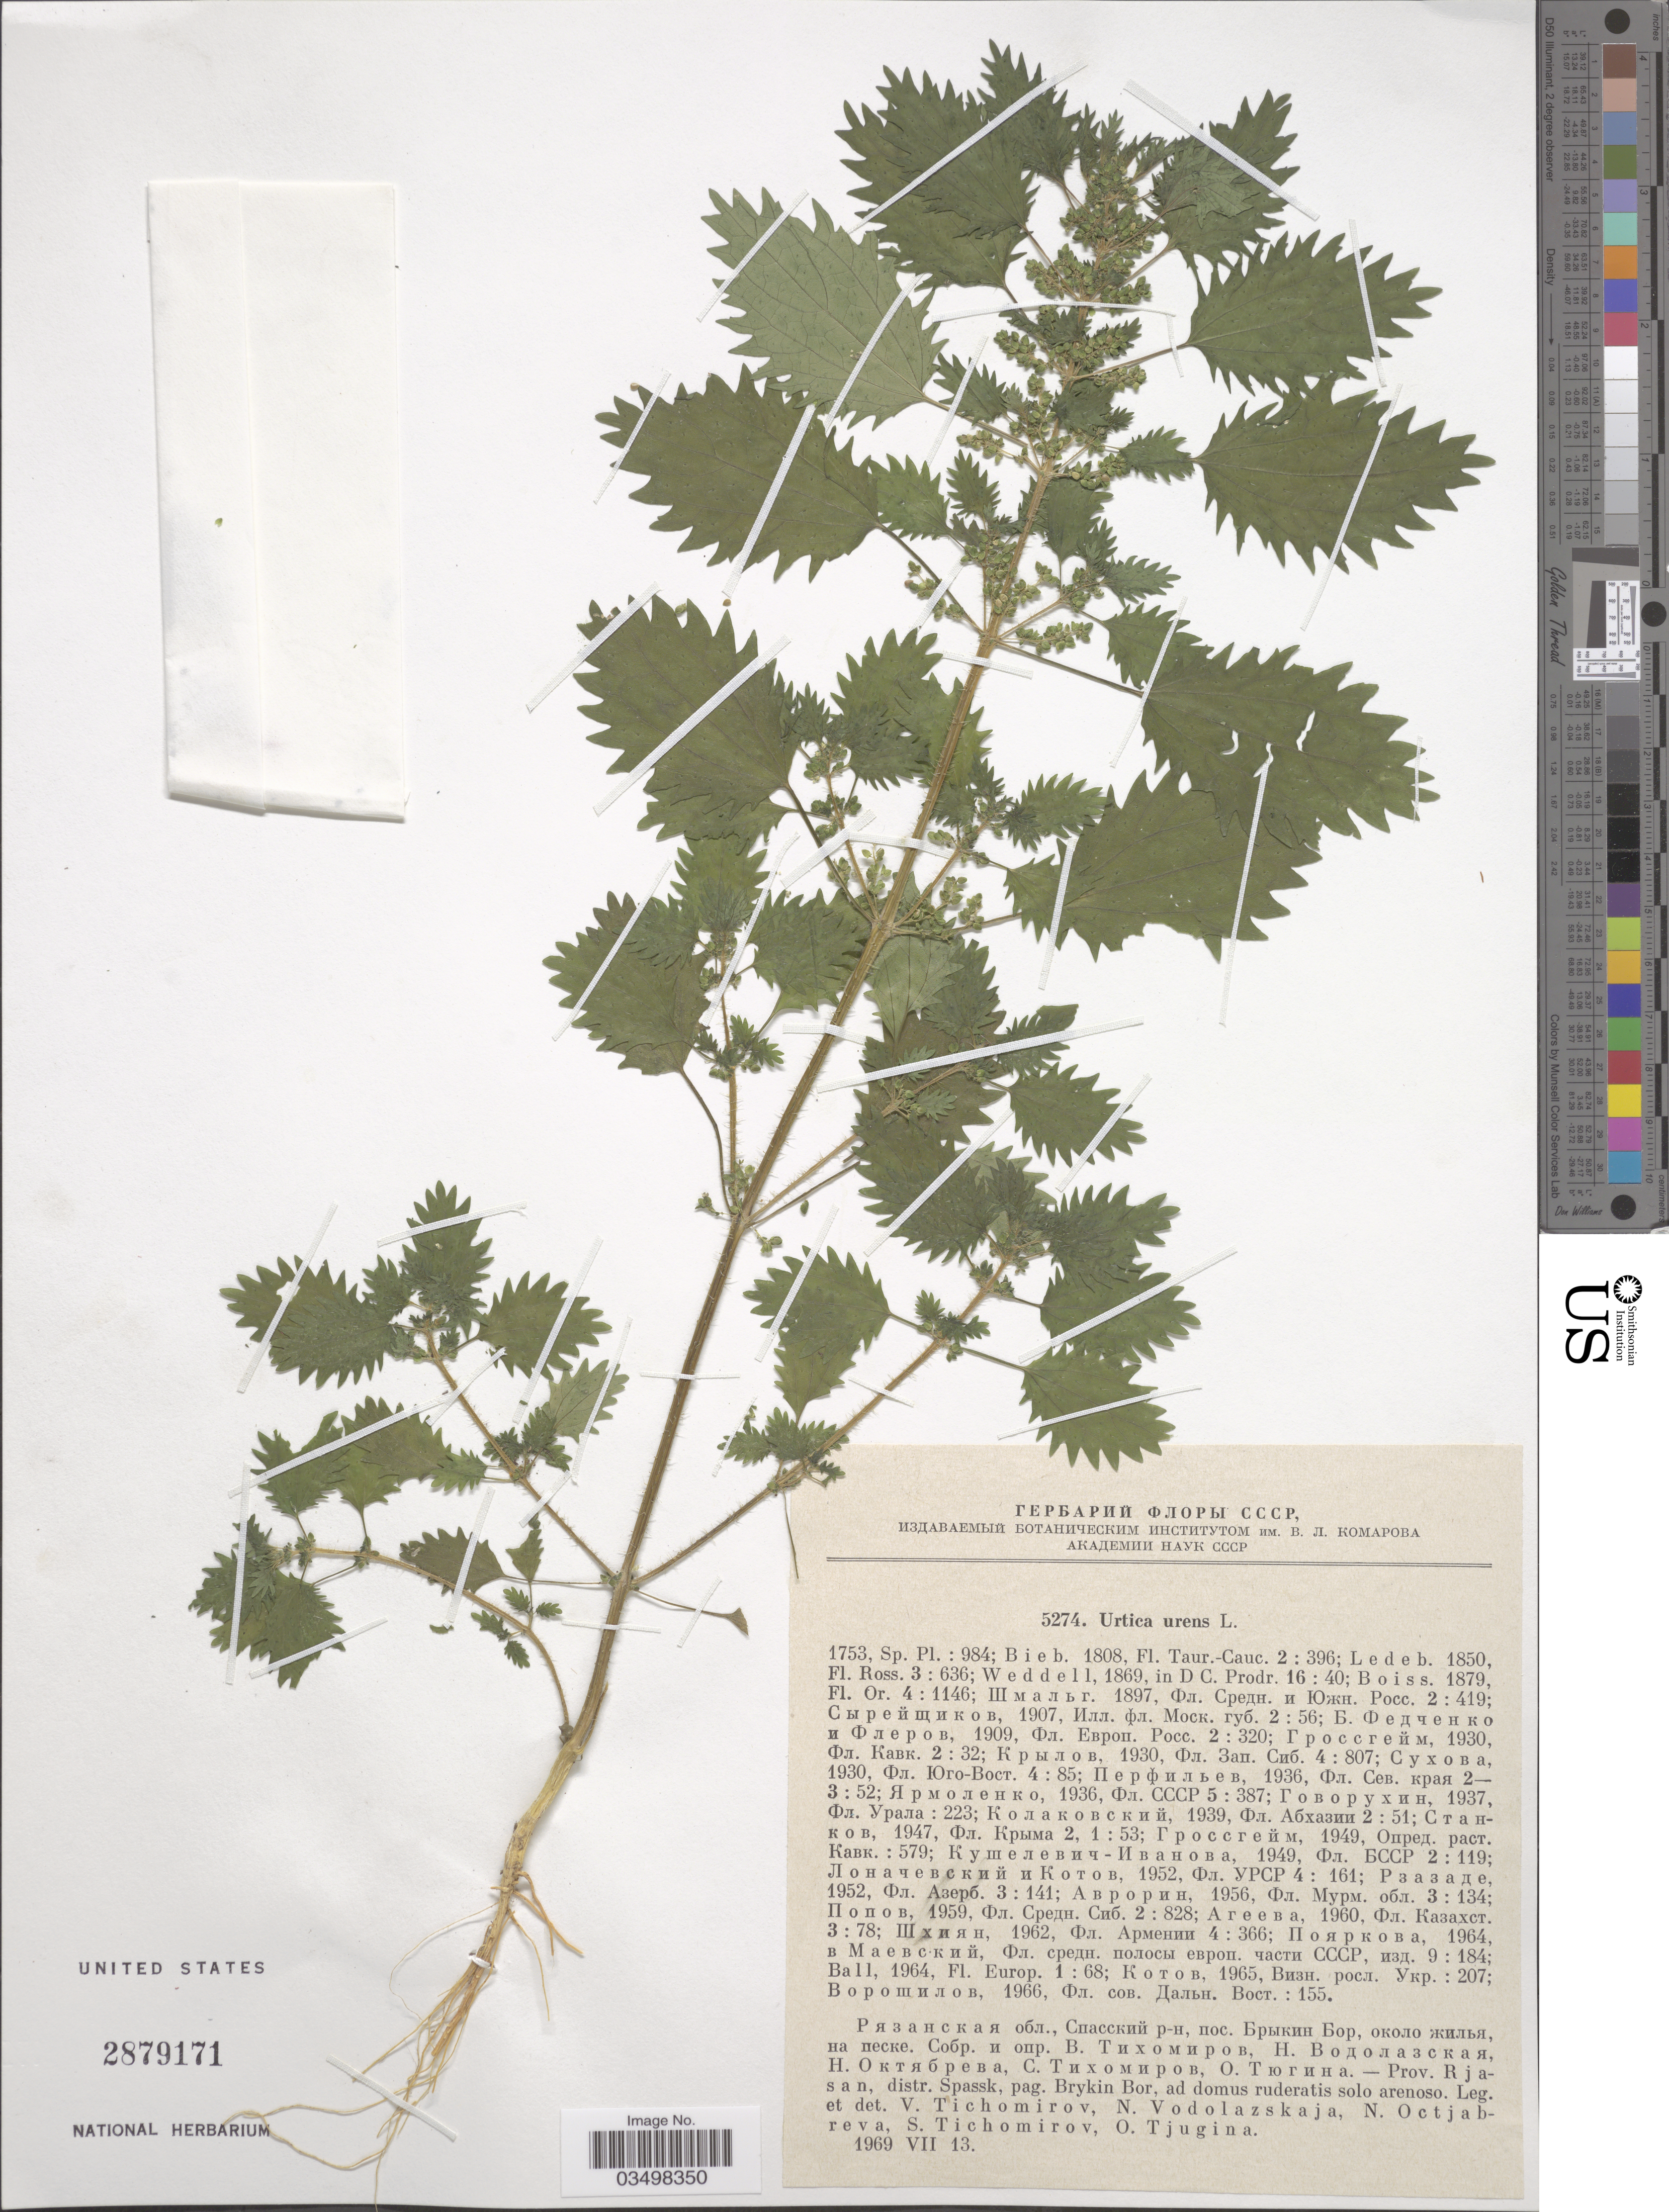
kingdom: Plantae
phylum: Tracheophyta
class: Magnoliopsida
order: Rosales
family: Urticaceae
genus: Urtica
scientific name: Urtica urens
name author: L.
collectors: V. Tichomirov, N. Vodolazskaja, N. Octjabreva, S. Tichomirov & O. Tjugina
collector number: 5274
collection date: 1969-07-13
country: Russian Federation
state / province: Ryazan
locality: Prov. Rjasan, distr. Spassk, pag. Brykin bor, ad domus ruderatis solo arenoso.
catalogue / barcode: US 2879171